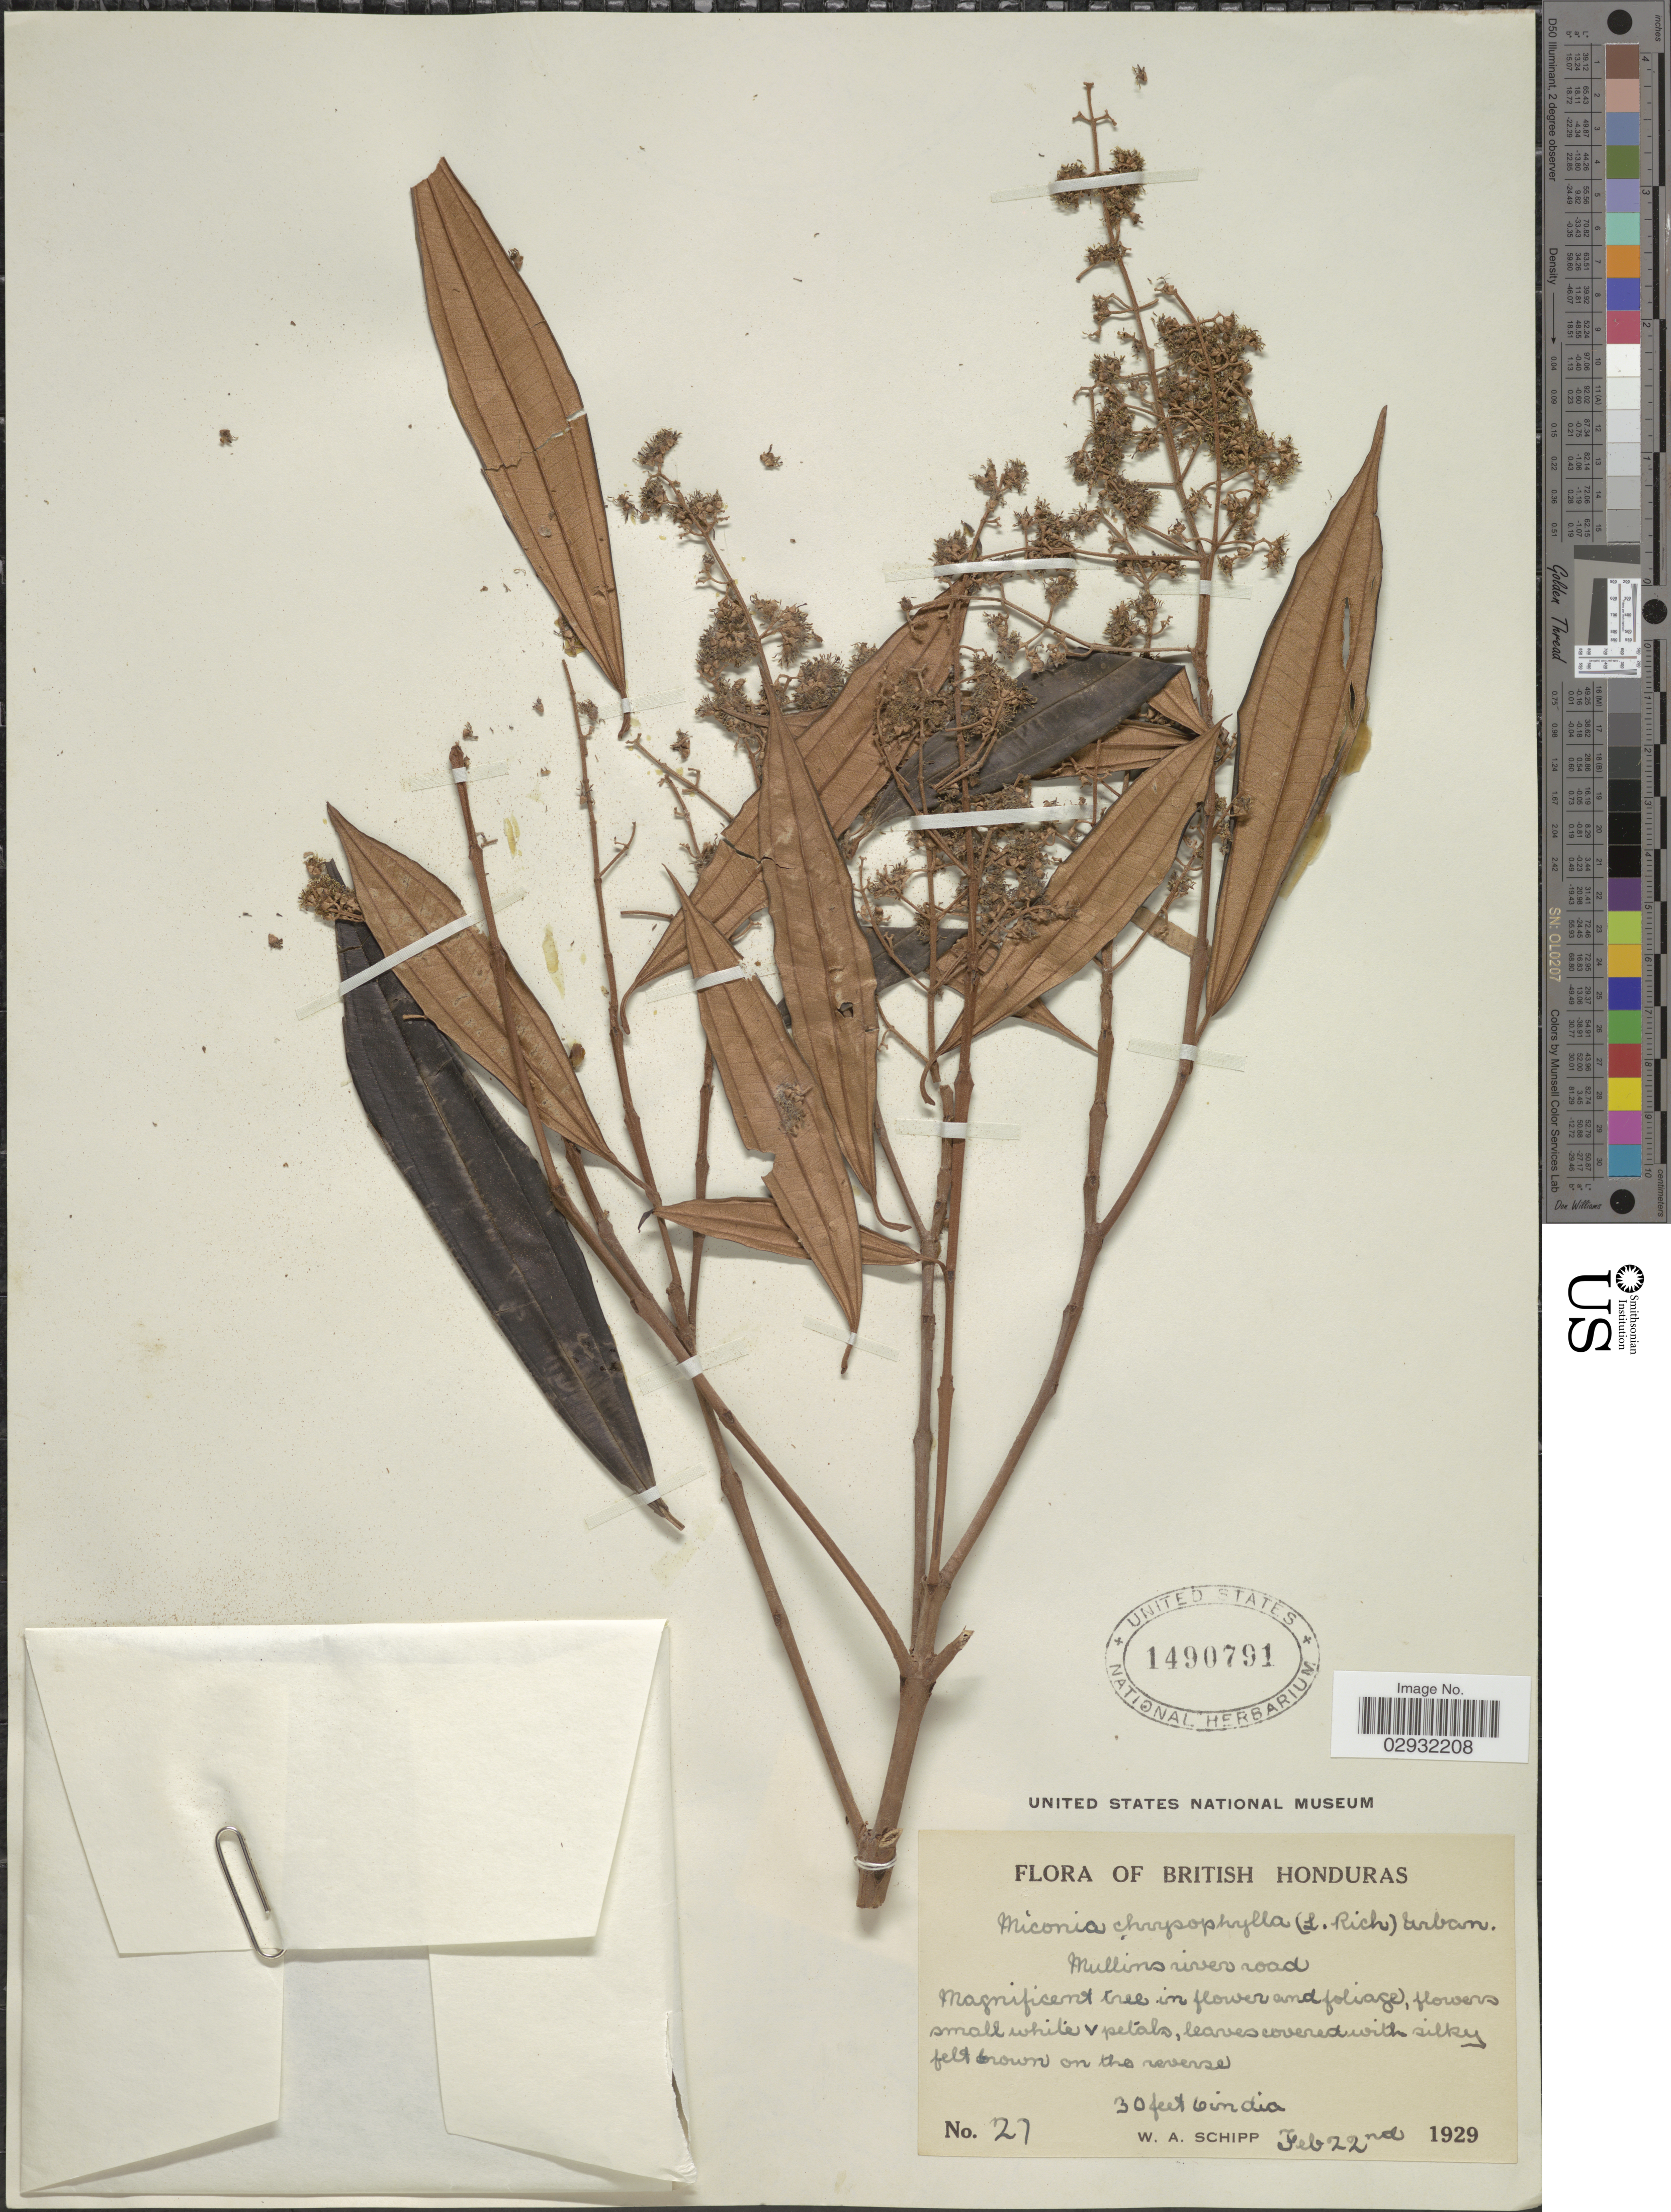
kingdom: Plantae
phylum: Tracheophyta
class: Magnoliopsida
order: Myrtales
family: Melastomataceae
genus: Miconia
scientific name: Miconia chrysophylla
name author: (Rich.) Urb.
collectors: W. Schipp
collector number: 27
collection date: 1929-02-22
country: Belize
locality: British Honduras, Mullins river road.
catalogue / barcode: US 1490791